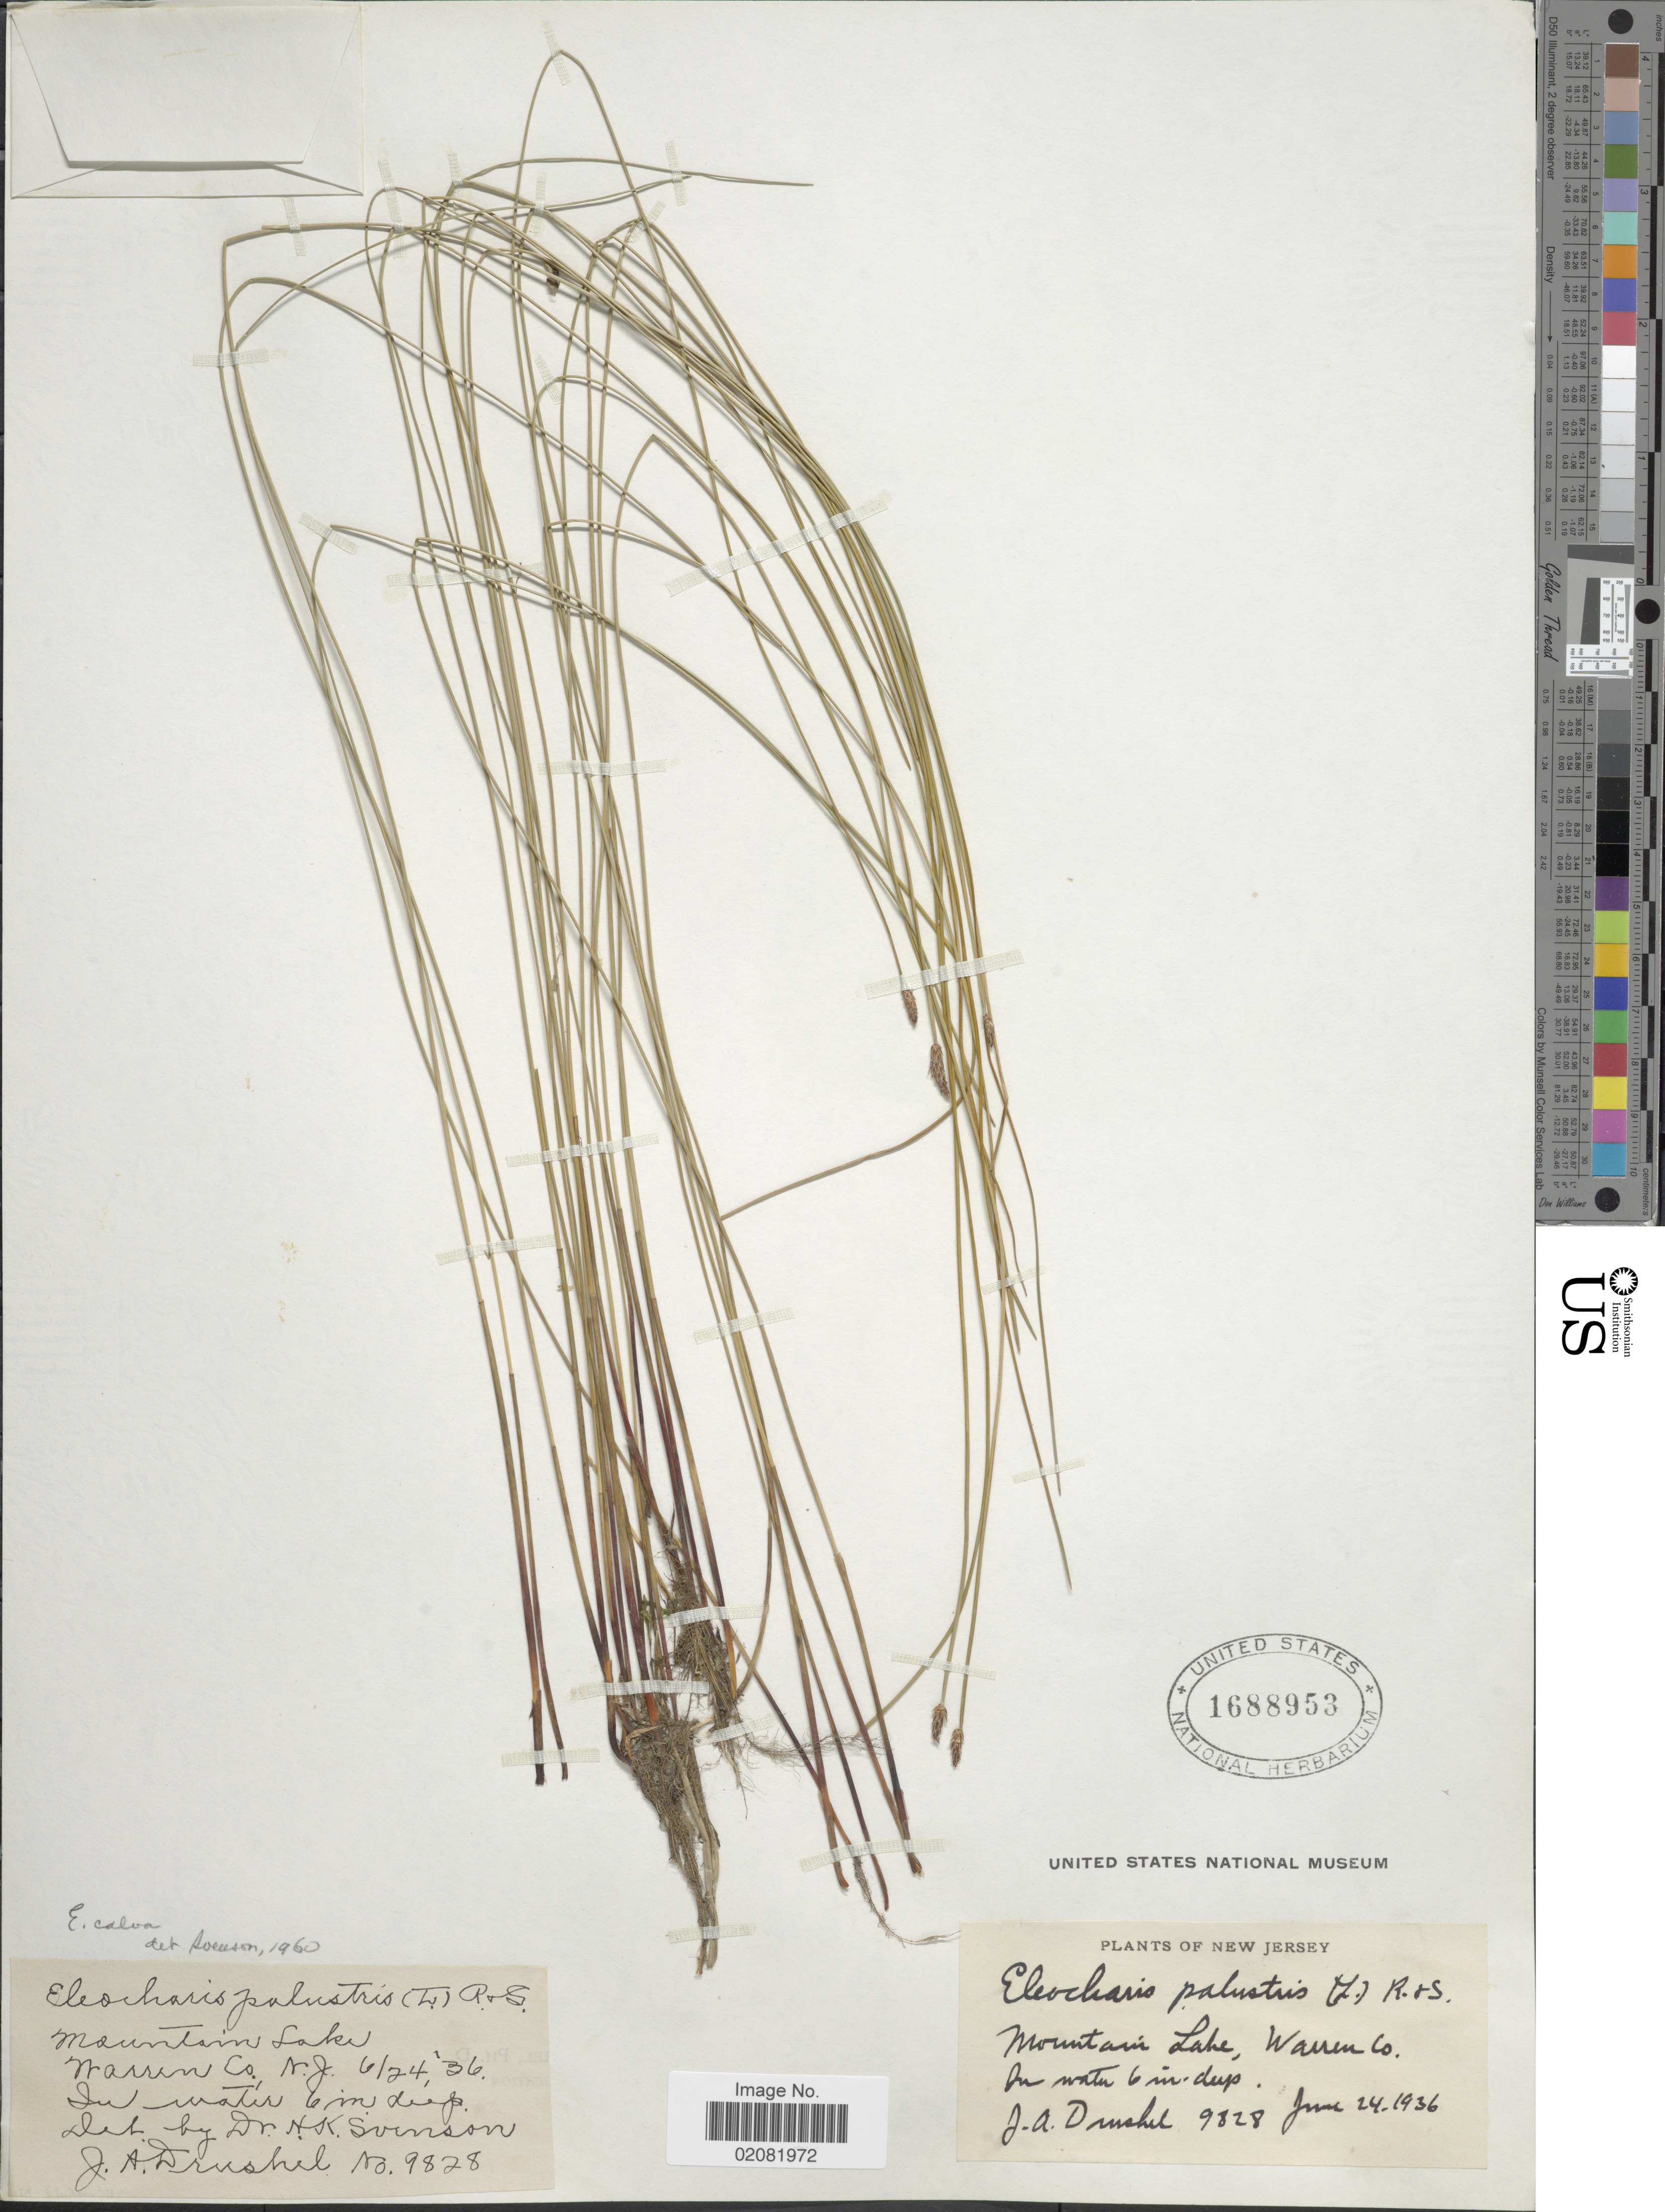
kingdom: Plantae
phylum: Tracheophyta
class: Liliopsida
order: Poales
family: Cyperaceae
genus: Eleocharis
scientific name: Eleocharis erythropoda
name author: Steud.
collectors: J. A. Drushel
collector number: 9828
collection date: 1936-06-24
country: United States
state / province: New Jersey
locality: Mountain Lake, Warren Co.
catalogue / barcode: US 1688953